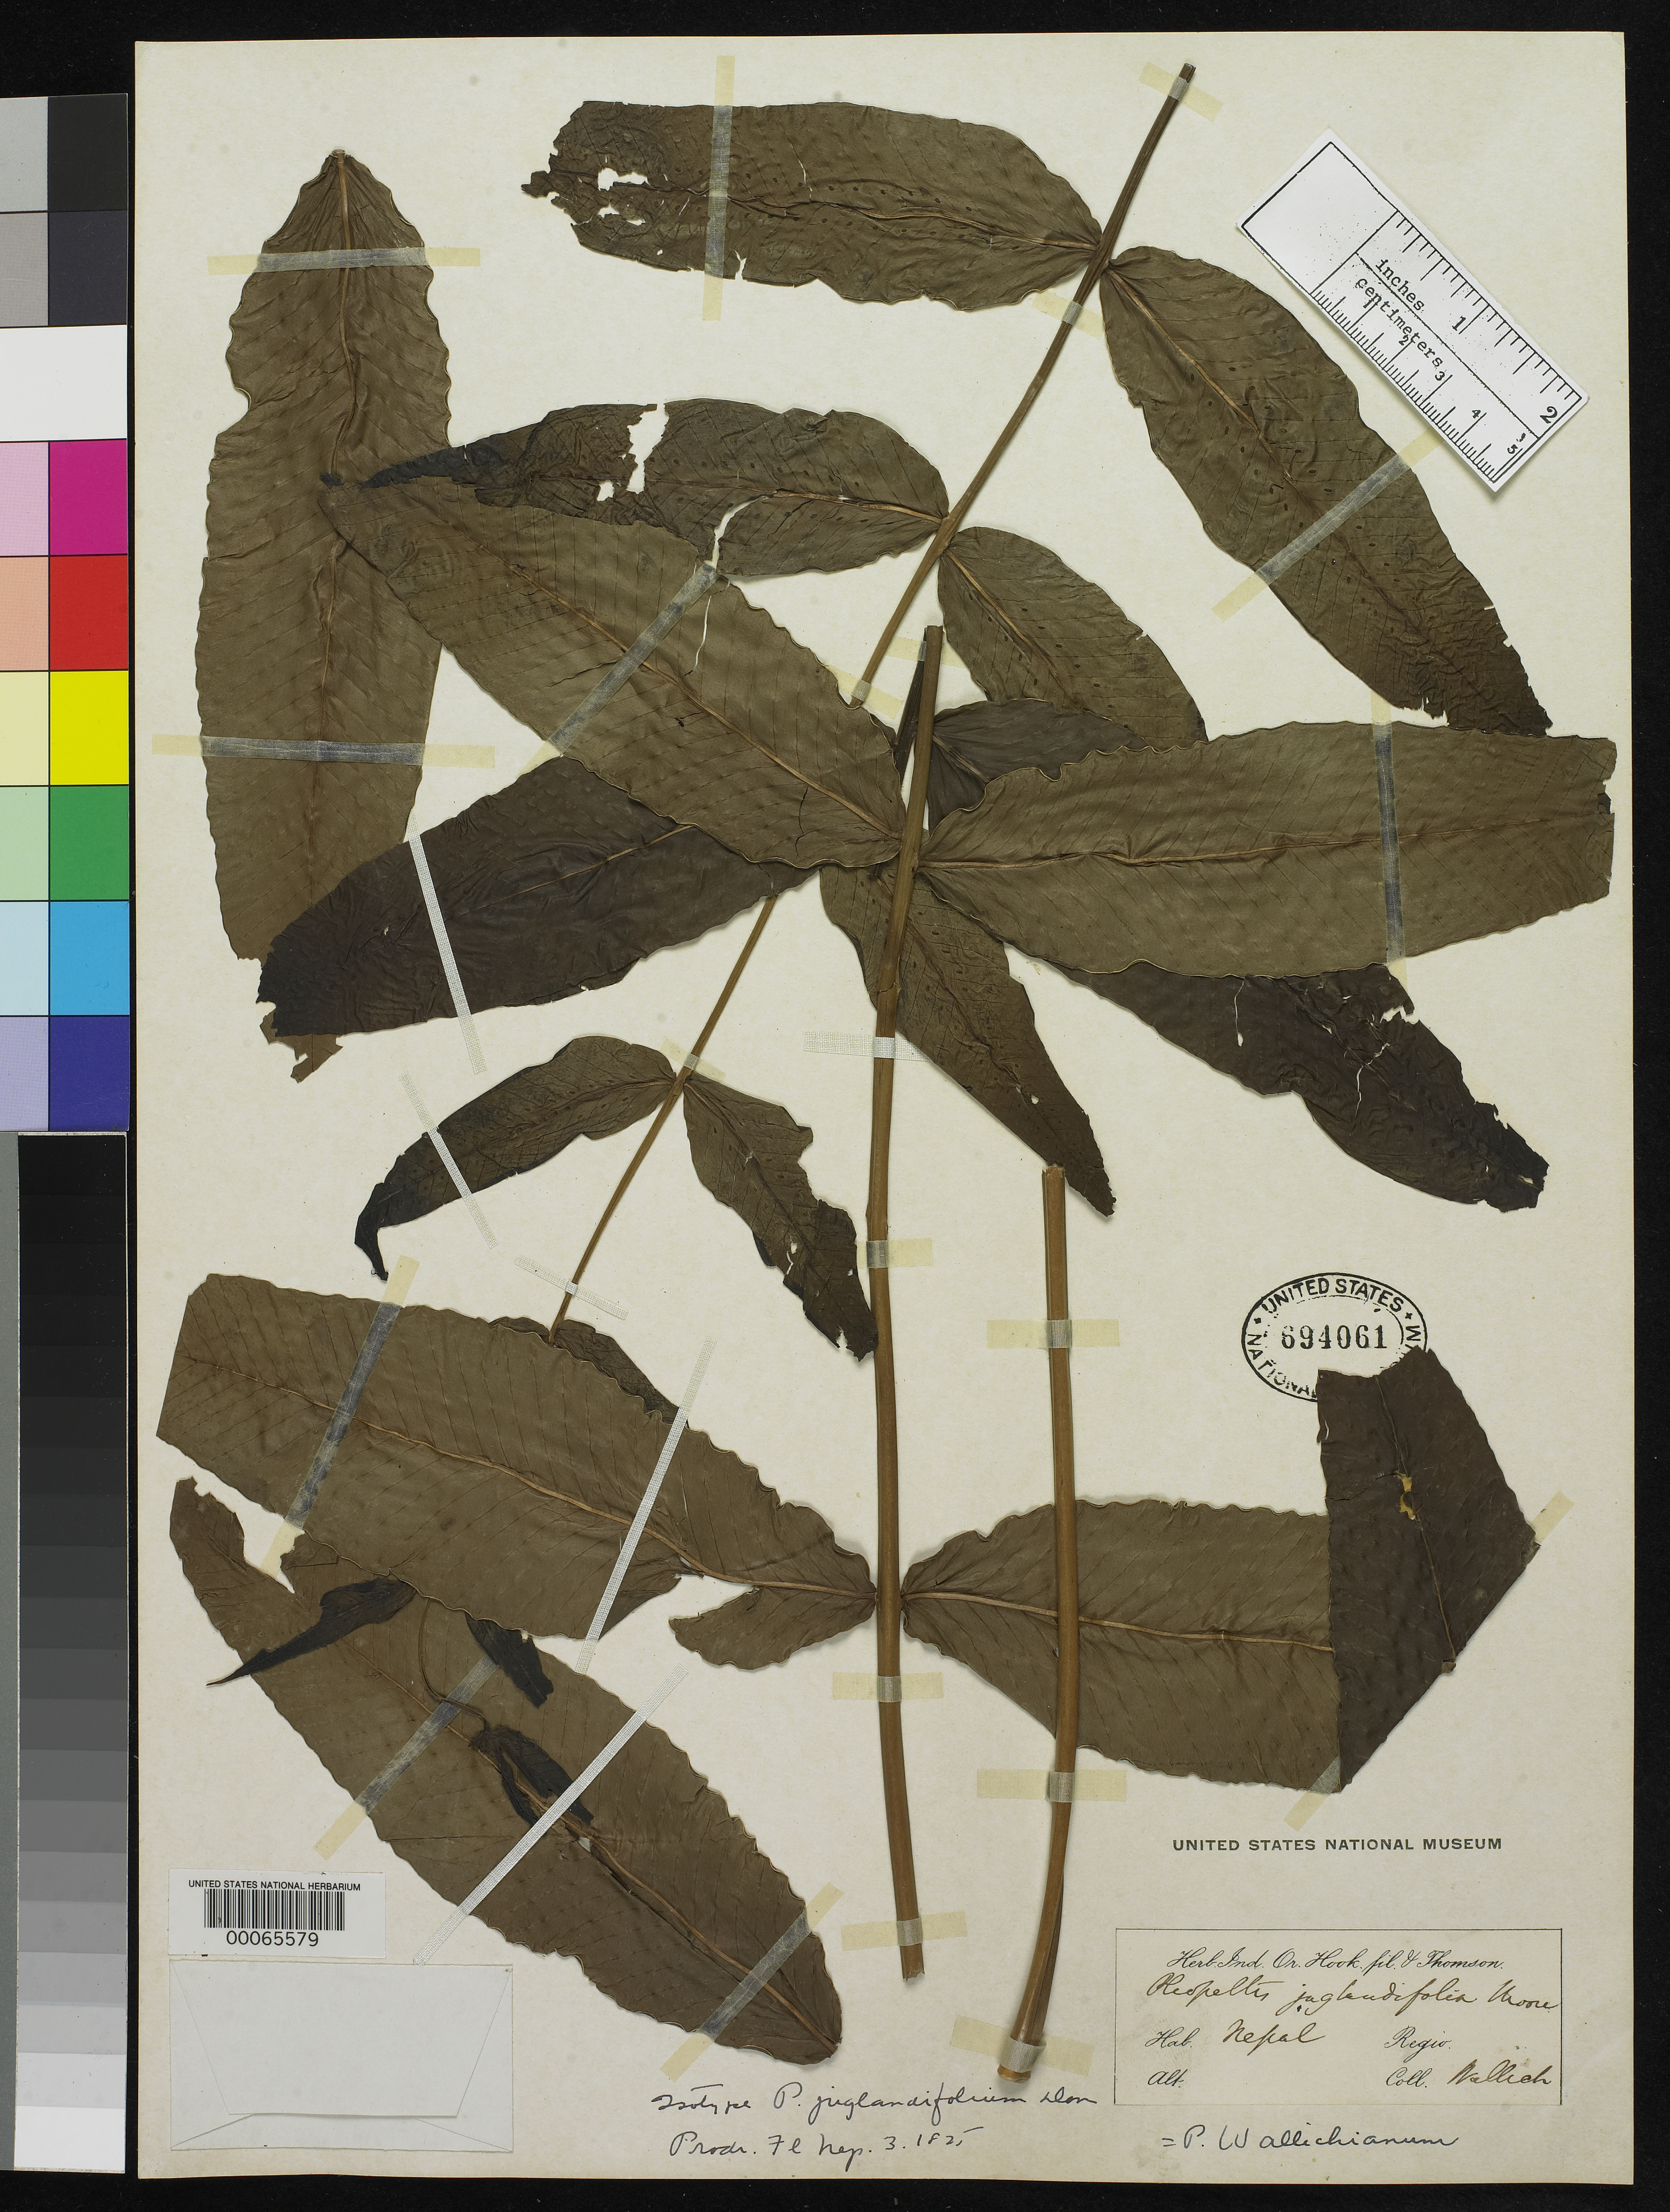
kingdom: Plantae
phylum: Tracheophyta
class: Polypodiopsida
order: Polypodiales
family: Polypodiaceae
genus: Polypodium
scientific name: Polypodium juglandifolium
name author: D. Don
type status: Type Collection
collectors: N. Wallich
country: Nepal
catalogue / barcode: US 694061